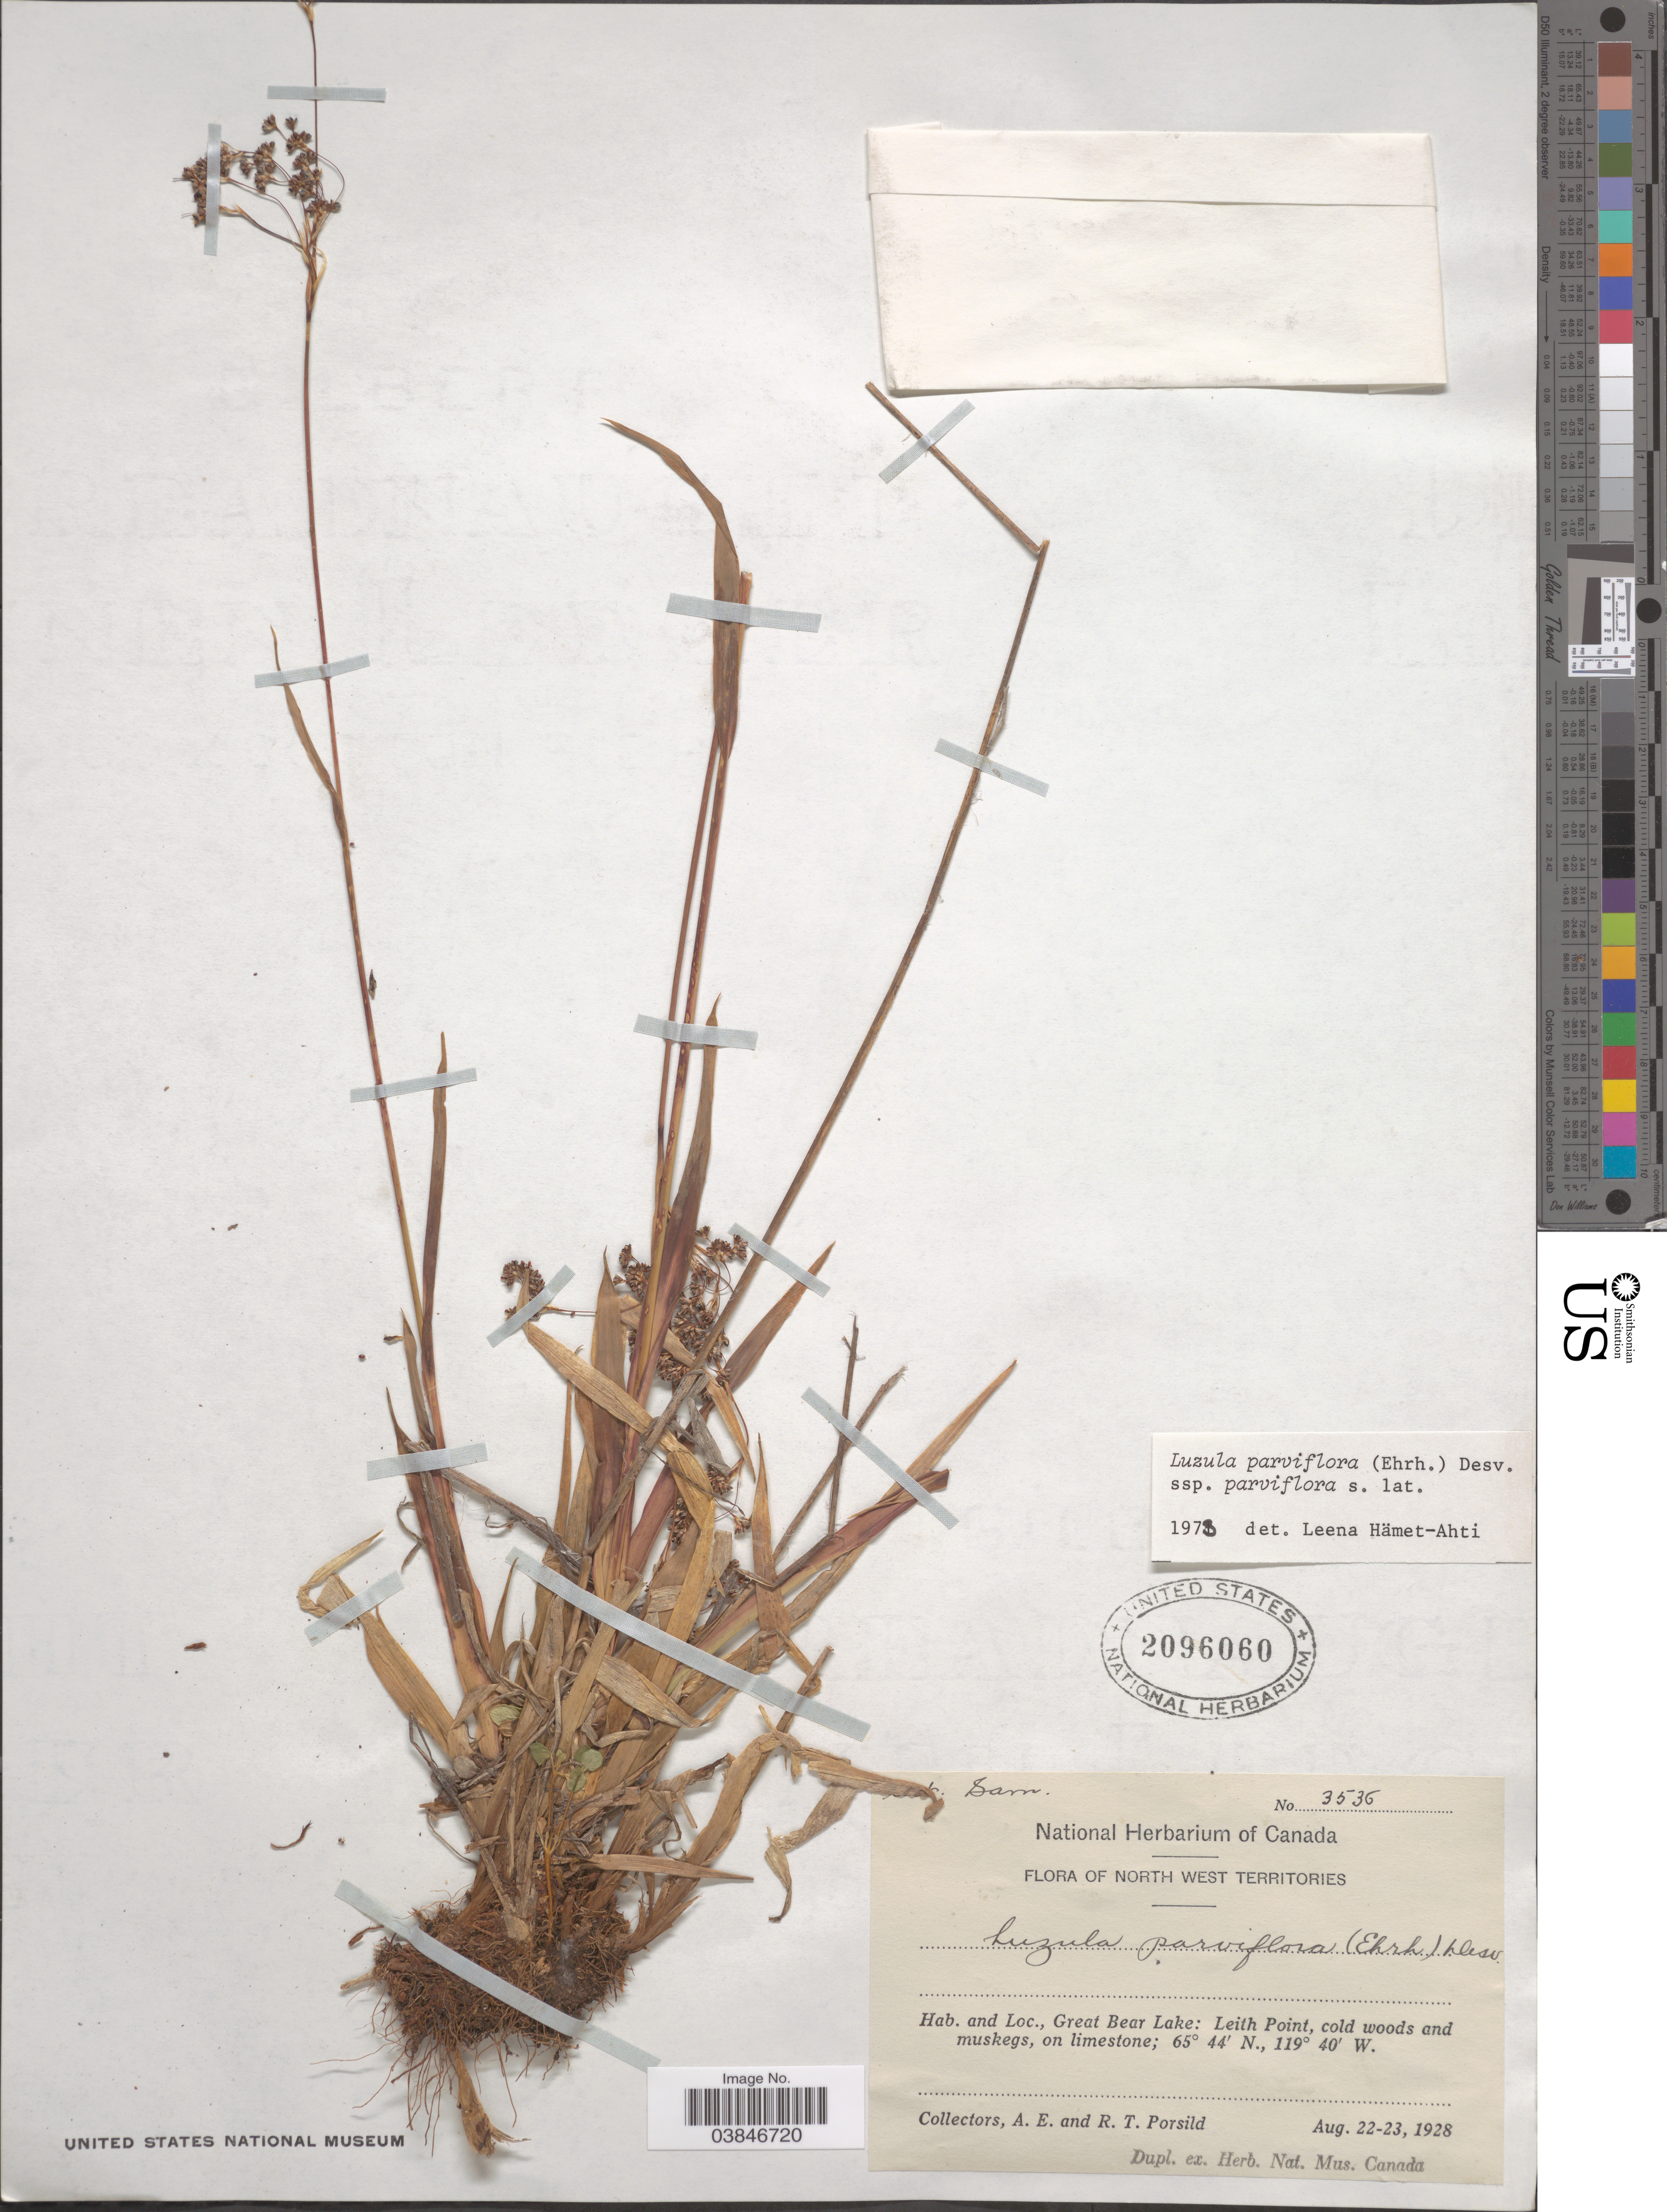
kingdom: Plantae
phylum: Tracheophyta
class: Liliopsida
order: Poales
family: Juncaceae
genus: Luzula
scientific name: Luzula parviflora subsp. parviflora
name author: (Ehrh.) Desv.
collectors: A. E. Porsild & R. T. Porsild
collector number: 3536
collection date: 1928-08-22/1928-08-23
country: Canada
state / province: Northwest Territories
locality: North West Territories. Great Bear Lake: Leith Point.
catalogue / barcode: US 2096060